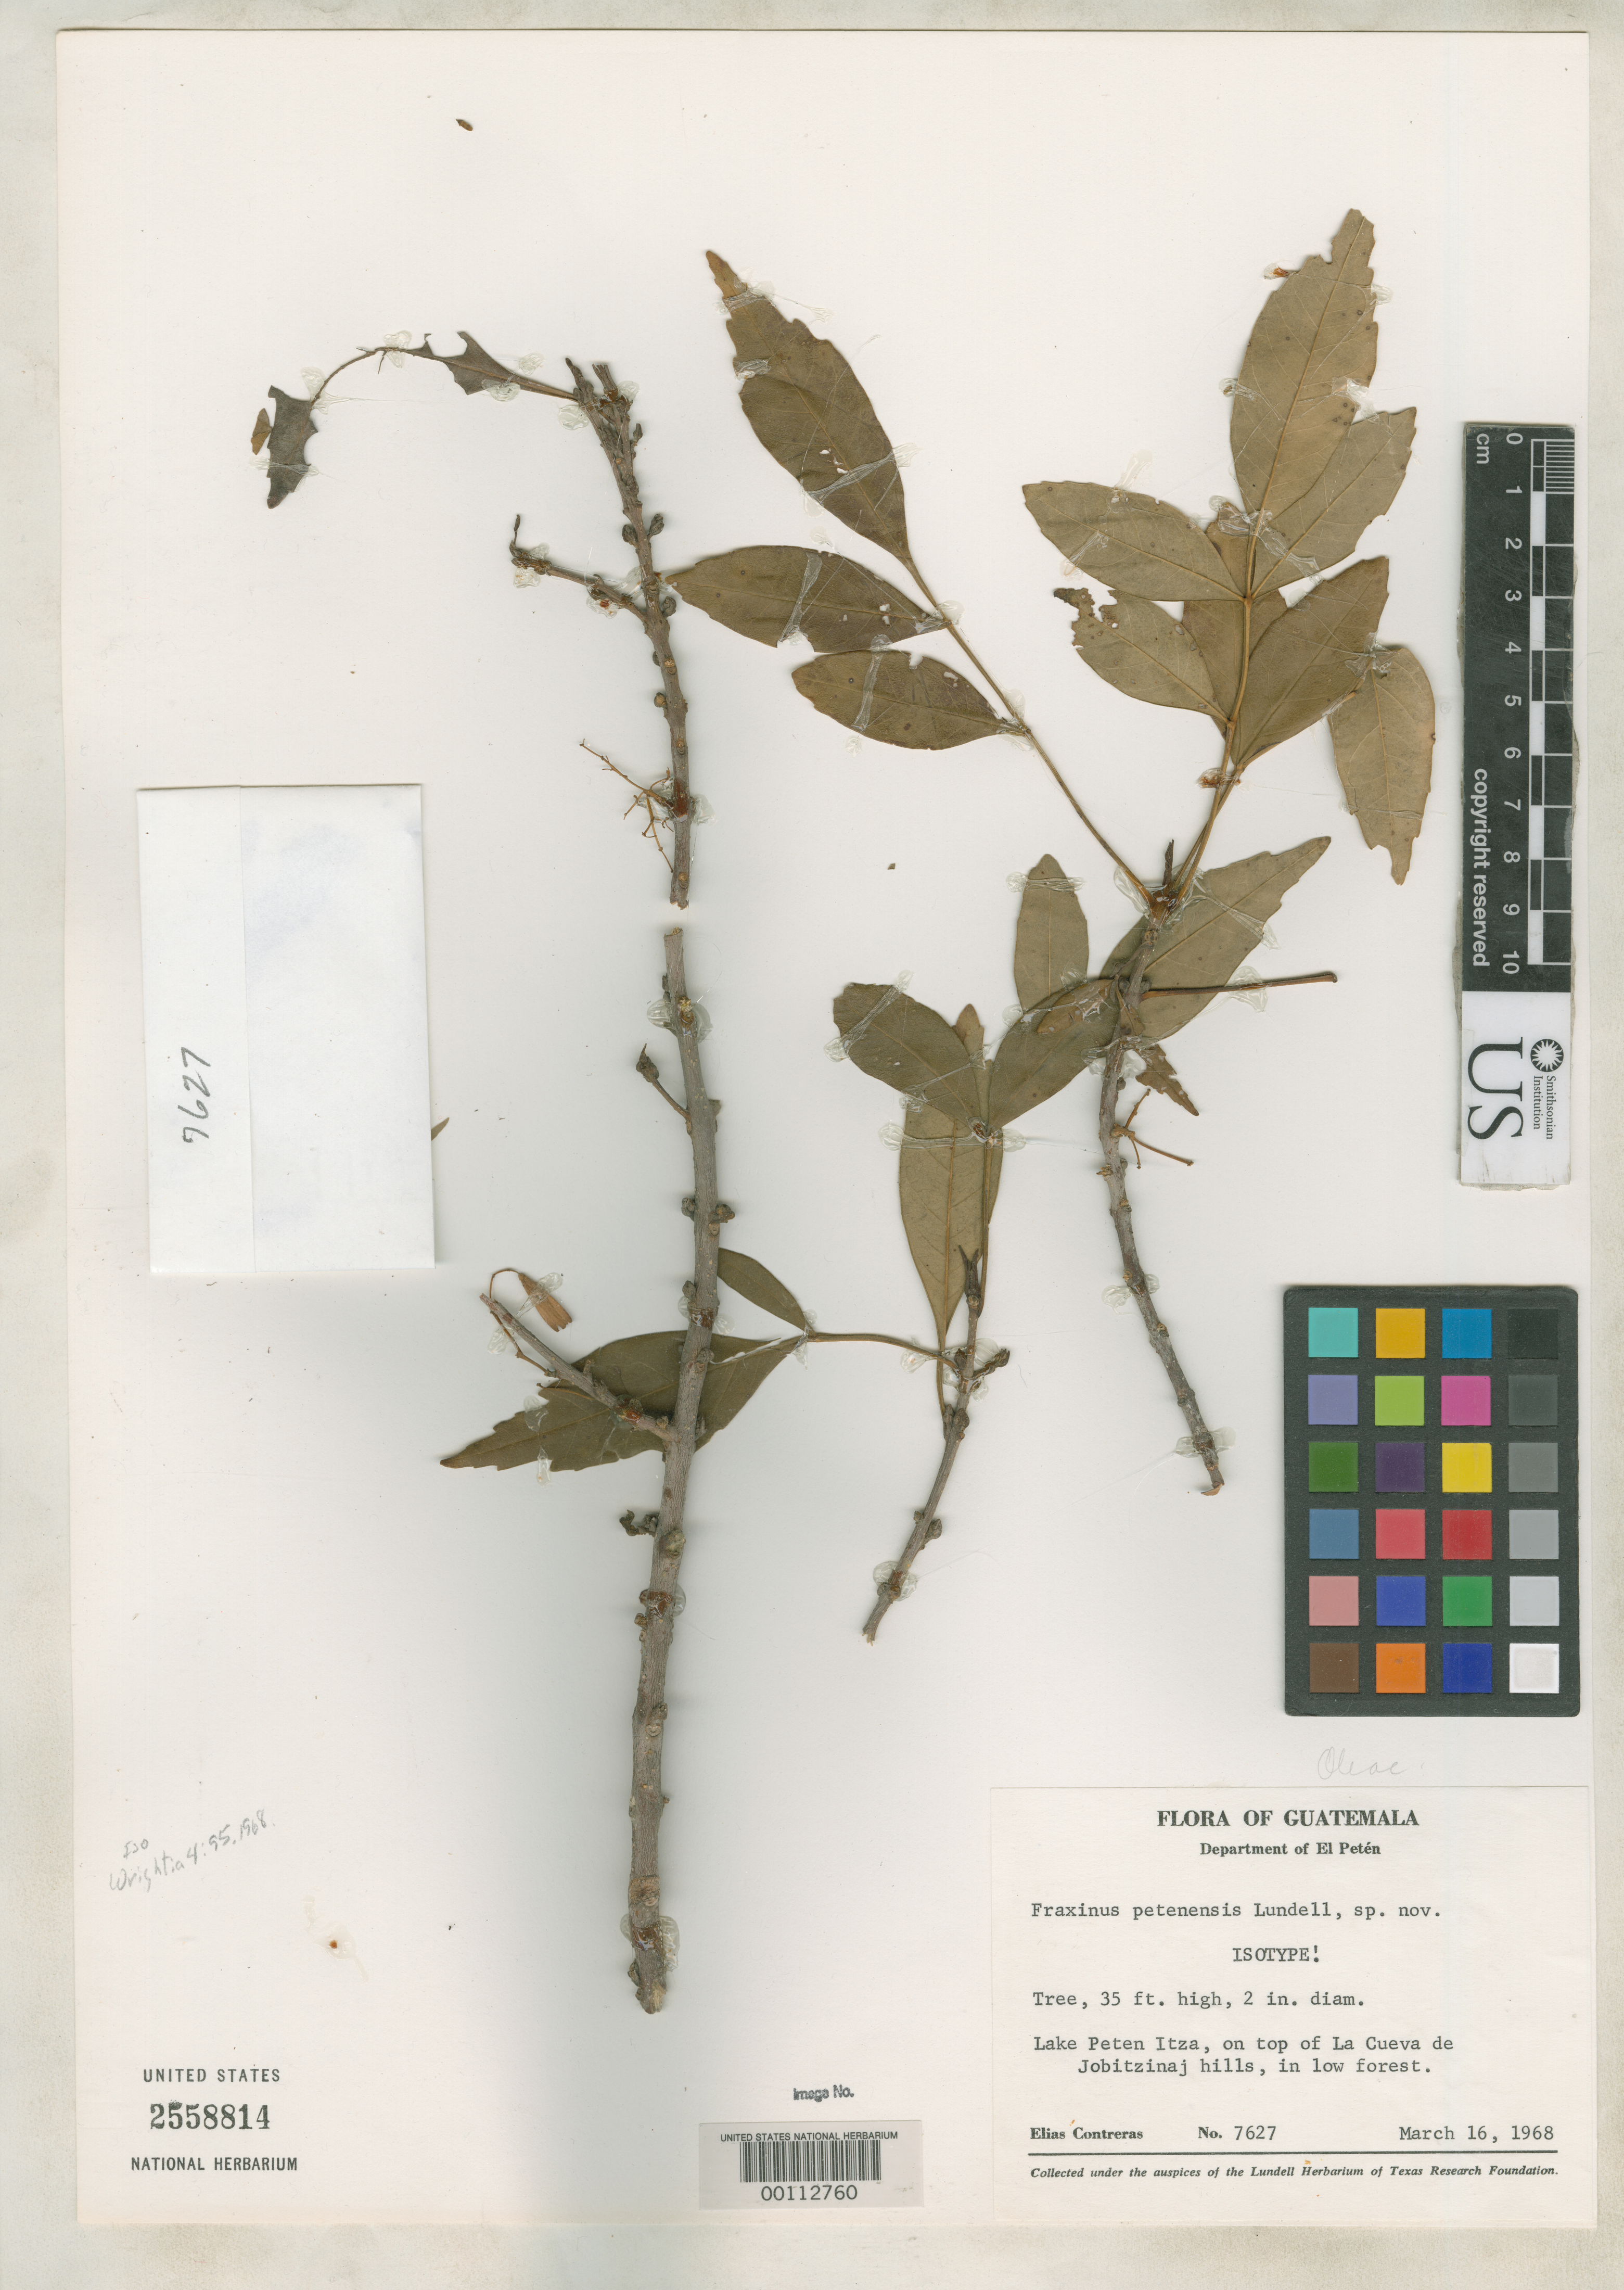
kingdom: Plantae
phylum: Tracheophyta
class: Magnoliopsida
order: Lamiales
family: Oleaceae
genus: Fraxinus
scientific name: Fraxinus petenensis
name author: Lundell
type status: Isotype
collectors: E. Contreras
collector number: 7627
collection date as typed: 16 Mar 1968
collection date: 1968-03-16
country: Guatemala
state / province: El Petén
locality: Lake Petèn-Itza, La Cueya de Jobitzinaj.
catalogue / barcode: US 2558814